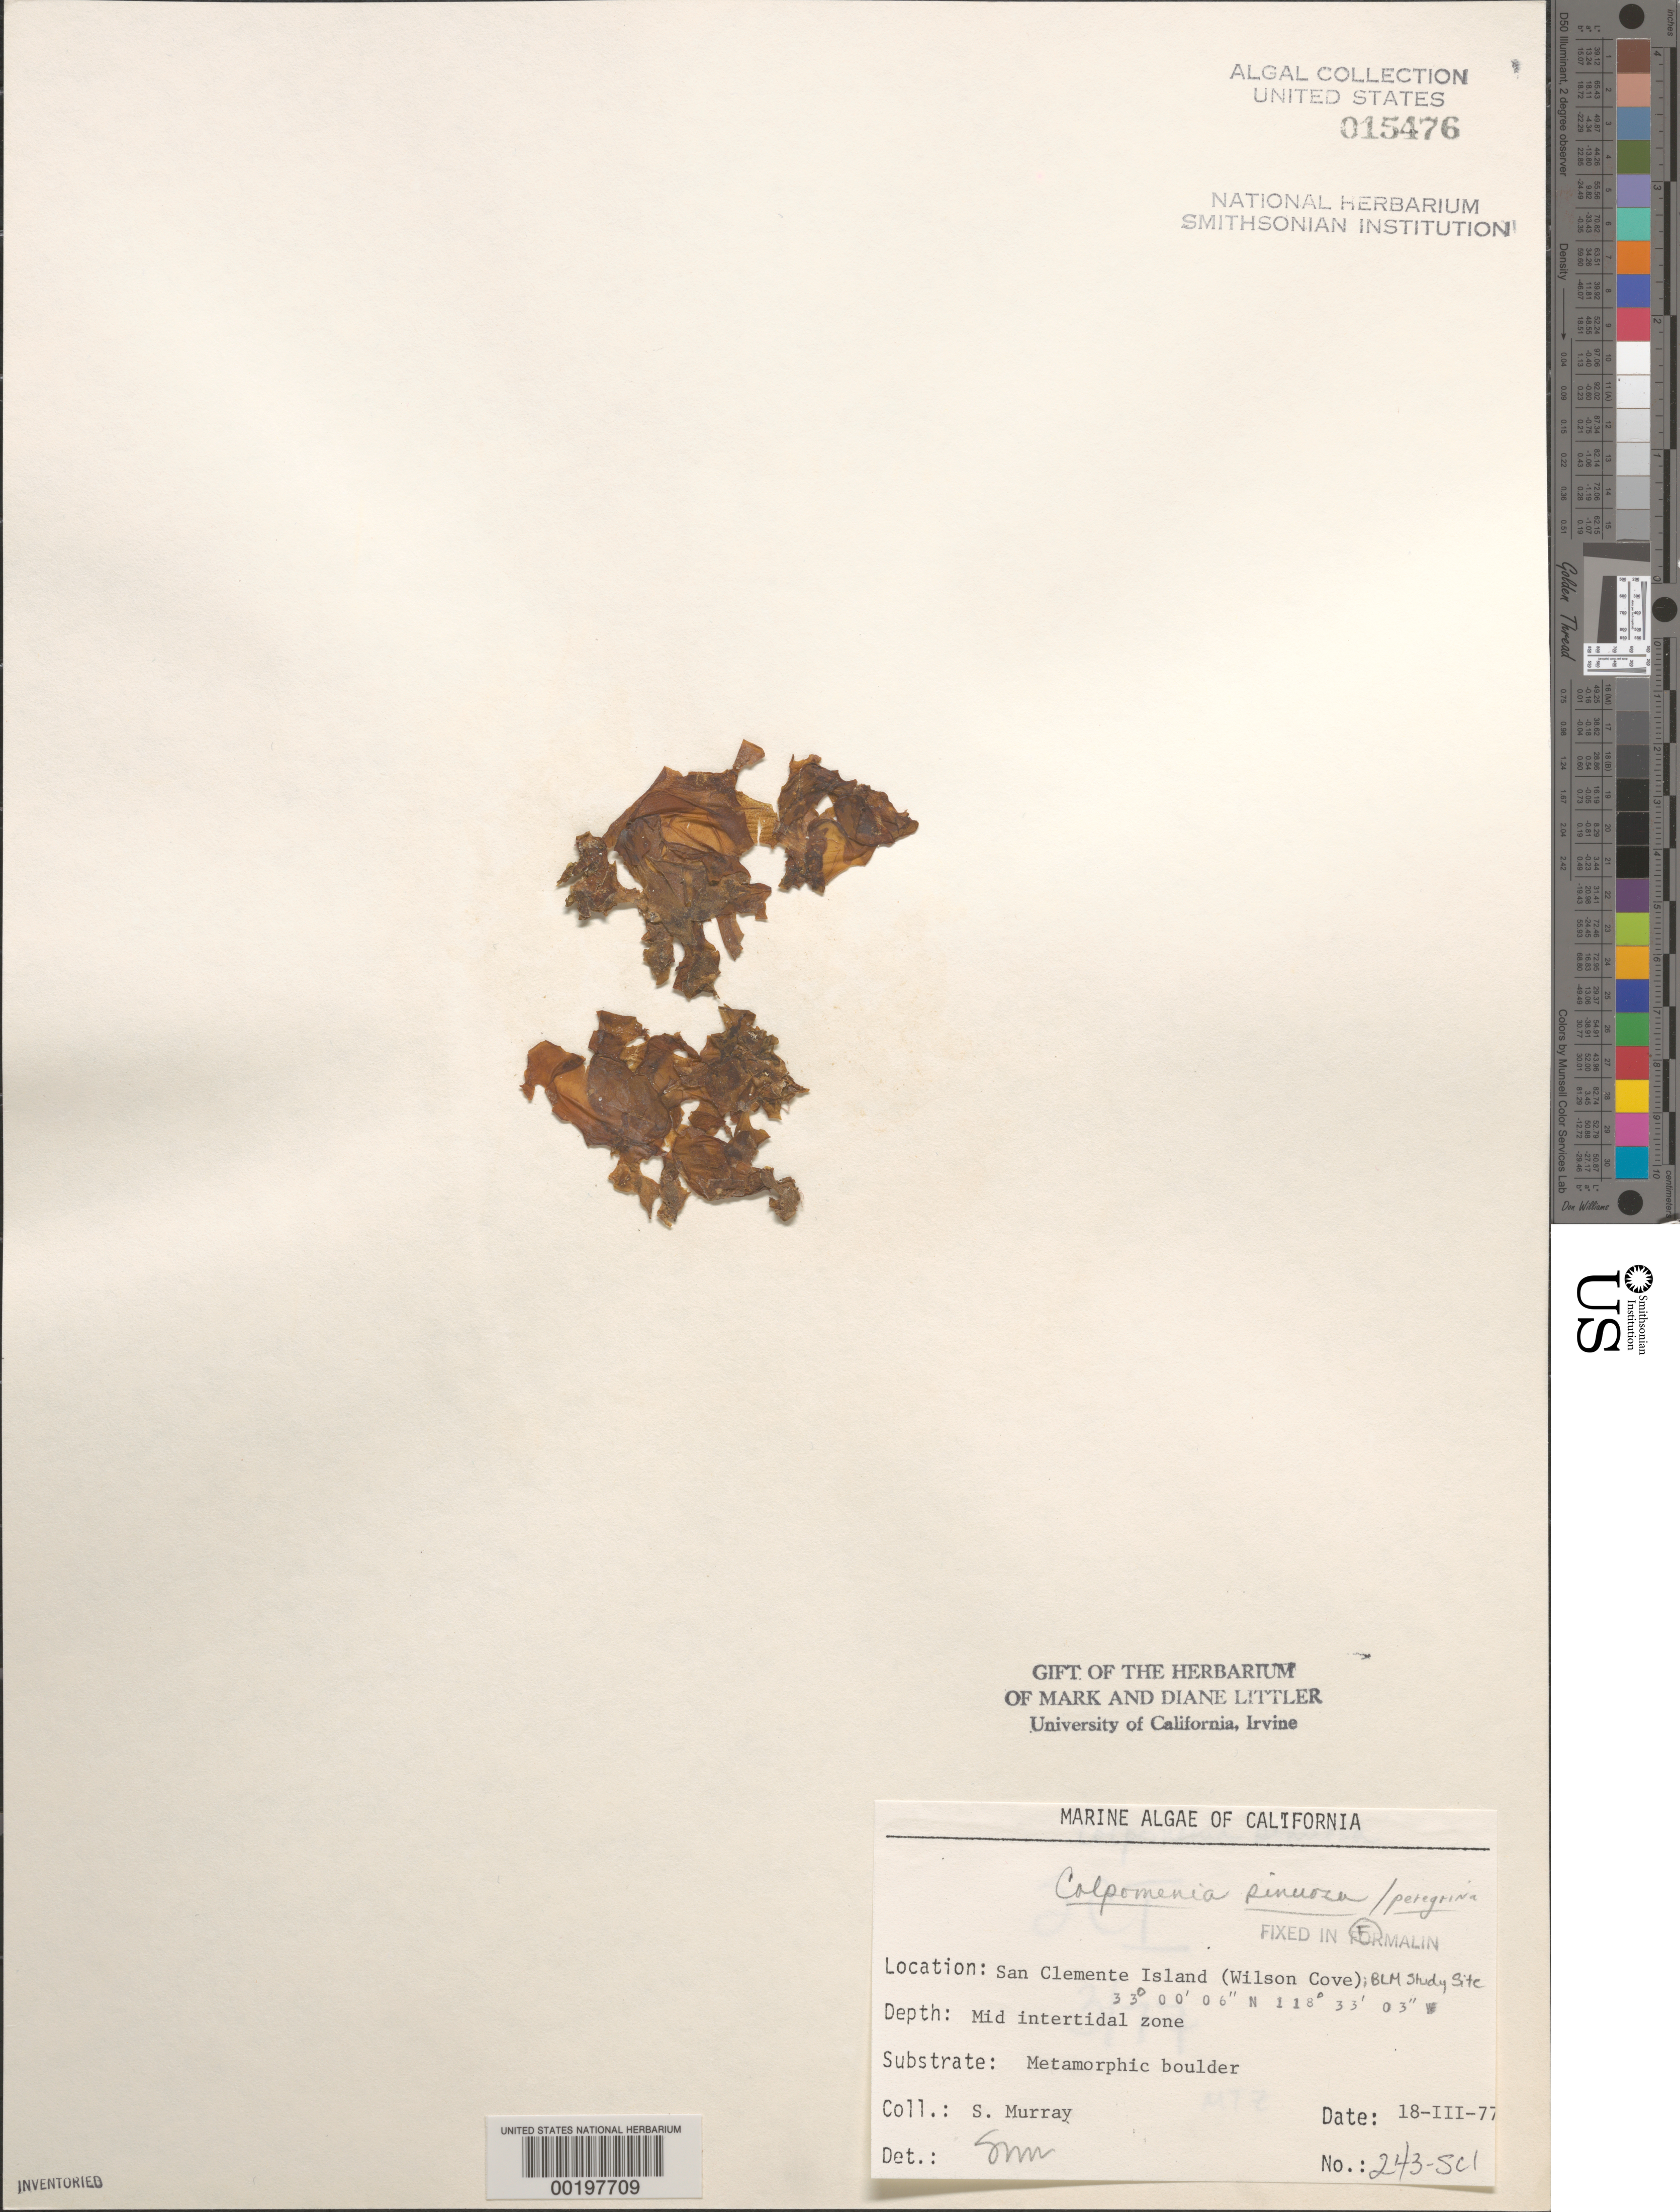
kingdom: Chromista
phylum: Ochrophyta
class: Phaeophyceae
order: Scytosiphonales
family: Scytosiphonaceae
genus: Colpomenia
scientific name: Colpomenia sinuosa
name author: (K. Mert. ex Roth) Derbes & Solier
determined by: Murray, S. N.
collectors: S. N. Murray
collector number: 243-SCI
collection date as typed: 18 Mar 1977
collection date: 1977-03-18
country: United States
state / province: California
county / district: Los Angeles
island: San Clemente Island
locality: Wilson Cove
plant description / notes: BLM-SOCALBIGHT Rocky Intertidal Survey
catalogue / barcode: US 15476